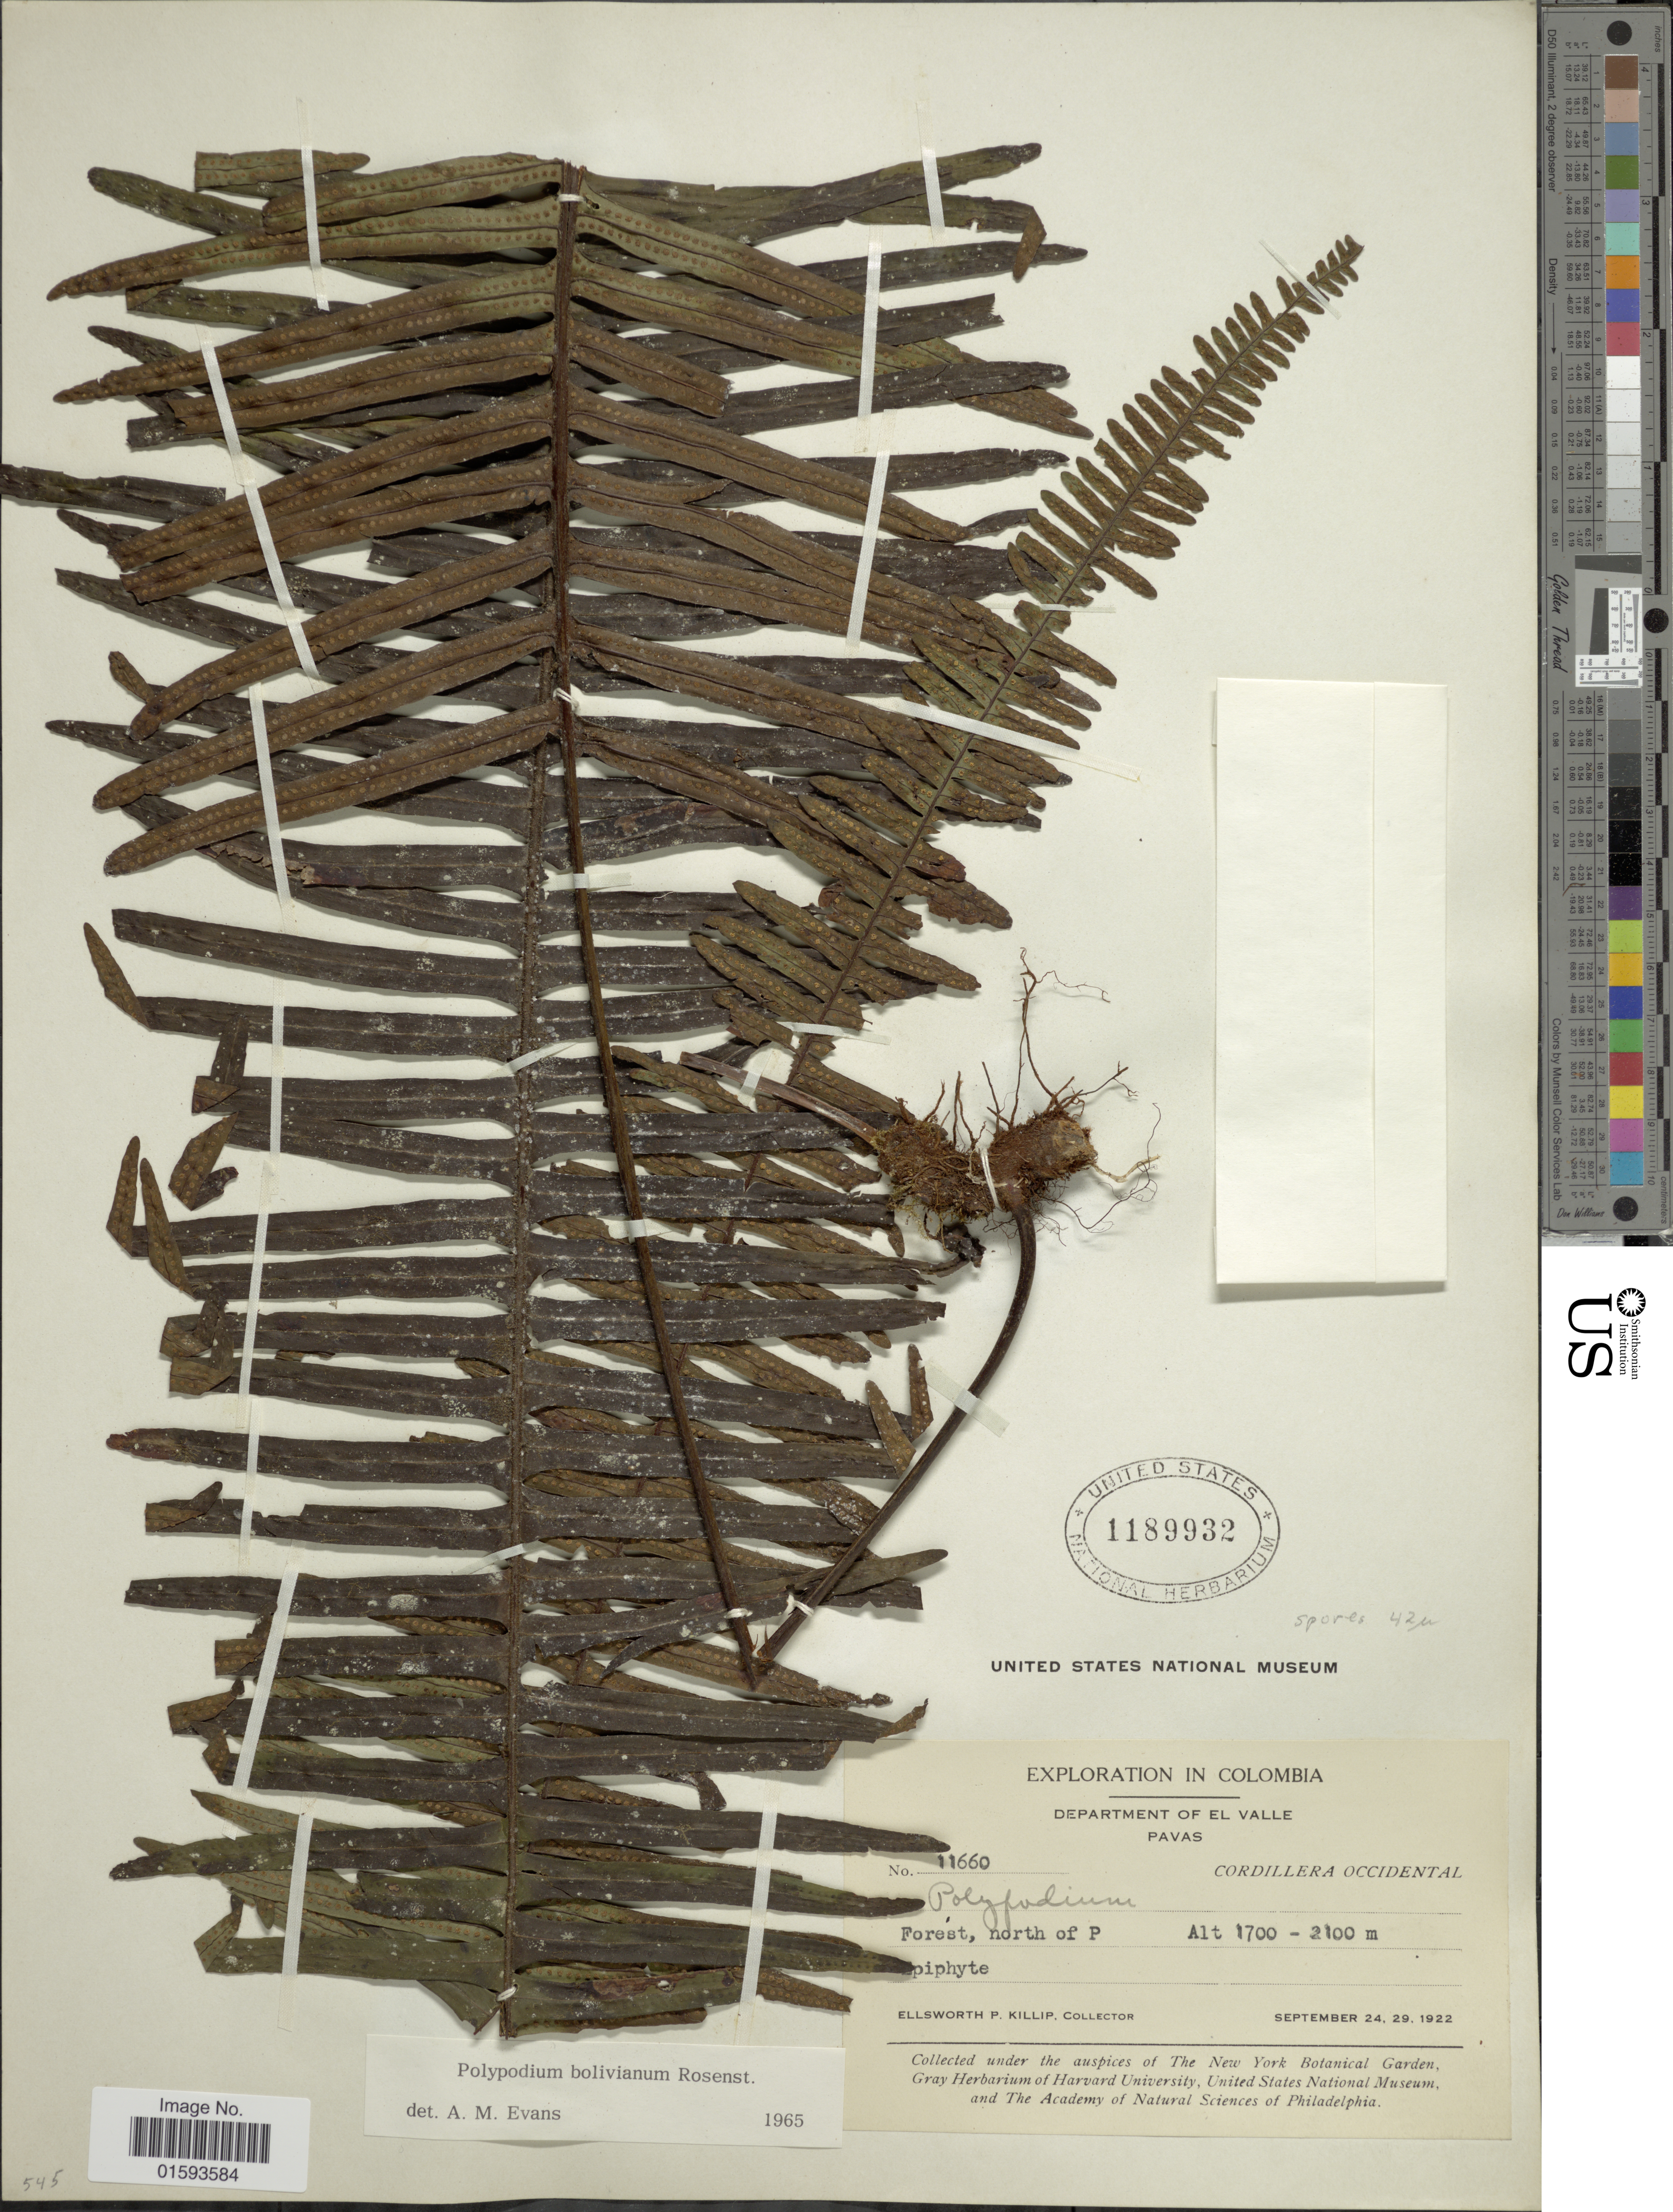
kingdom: Plantae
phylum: Tracheophyta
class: Polypodiopsida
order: Polypodiales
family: Polypodiaceae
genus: Pecluma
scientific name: Pecluma divaricata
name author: (E. Fourn.) Mickel & Beitel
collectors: E. P. Killip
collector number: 11660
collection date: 1922-09-24/1922-09-29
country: Colombia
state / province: Valle del Cauca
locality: Pavas, Cordillera Occidental, Forest, north of P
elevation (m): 1700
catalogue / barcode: US 1189932